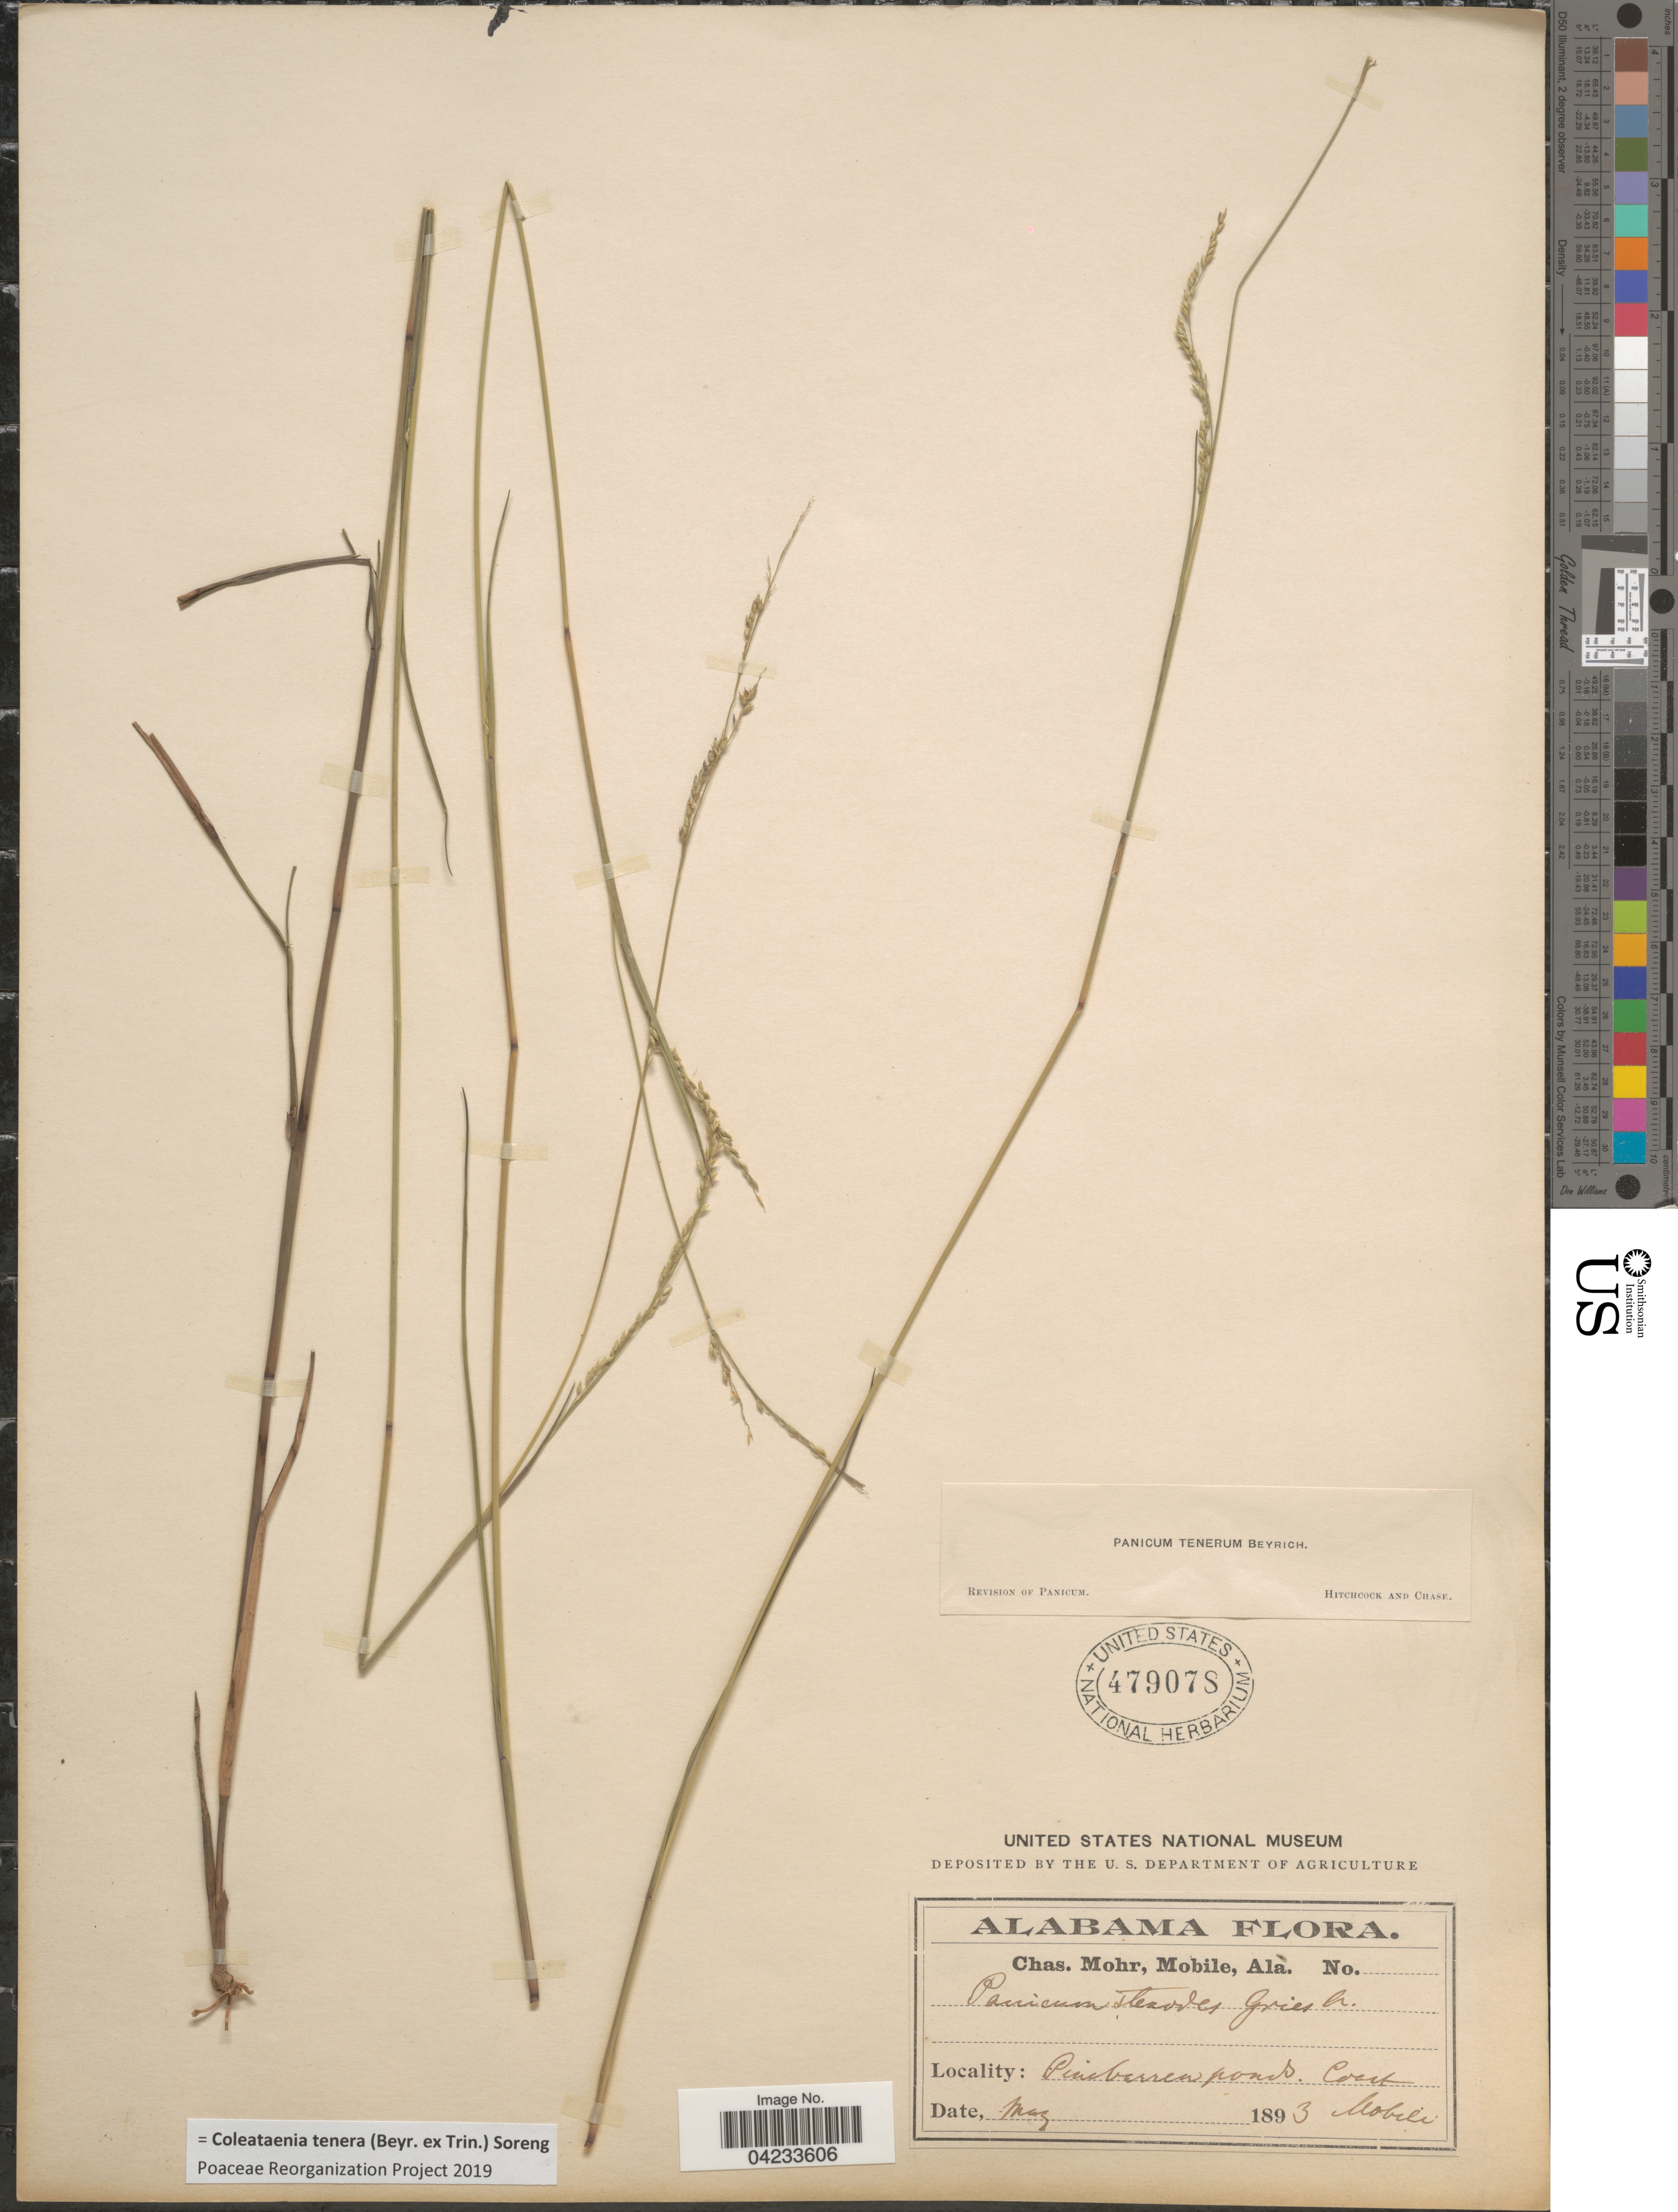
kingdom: Plantae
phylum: Tracheophyta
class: Liliopsida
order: Poales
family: Poaceae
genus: Coleataenia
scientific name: Coleataenia tenera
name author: (Beyr. ex Trin.) Soreng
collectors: Mohr, C. T. (herbarium)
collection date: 1893-03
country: United States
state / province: Alabama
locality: Pine barren ponds. Coast Mobile.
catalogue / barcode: US 479078